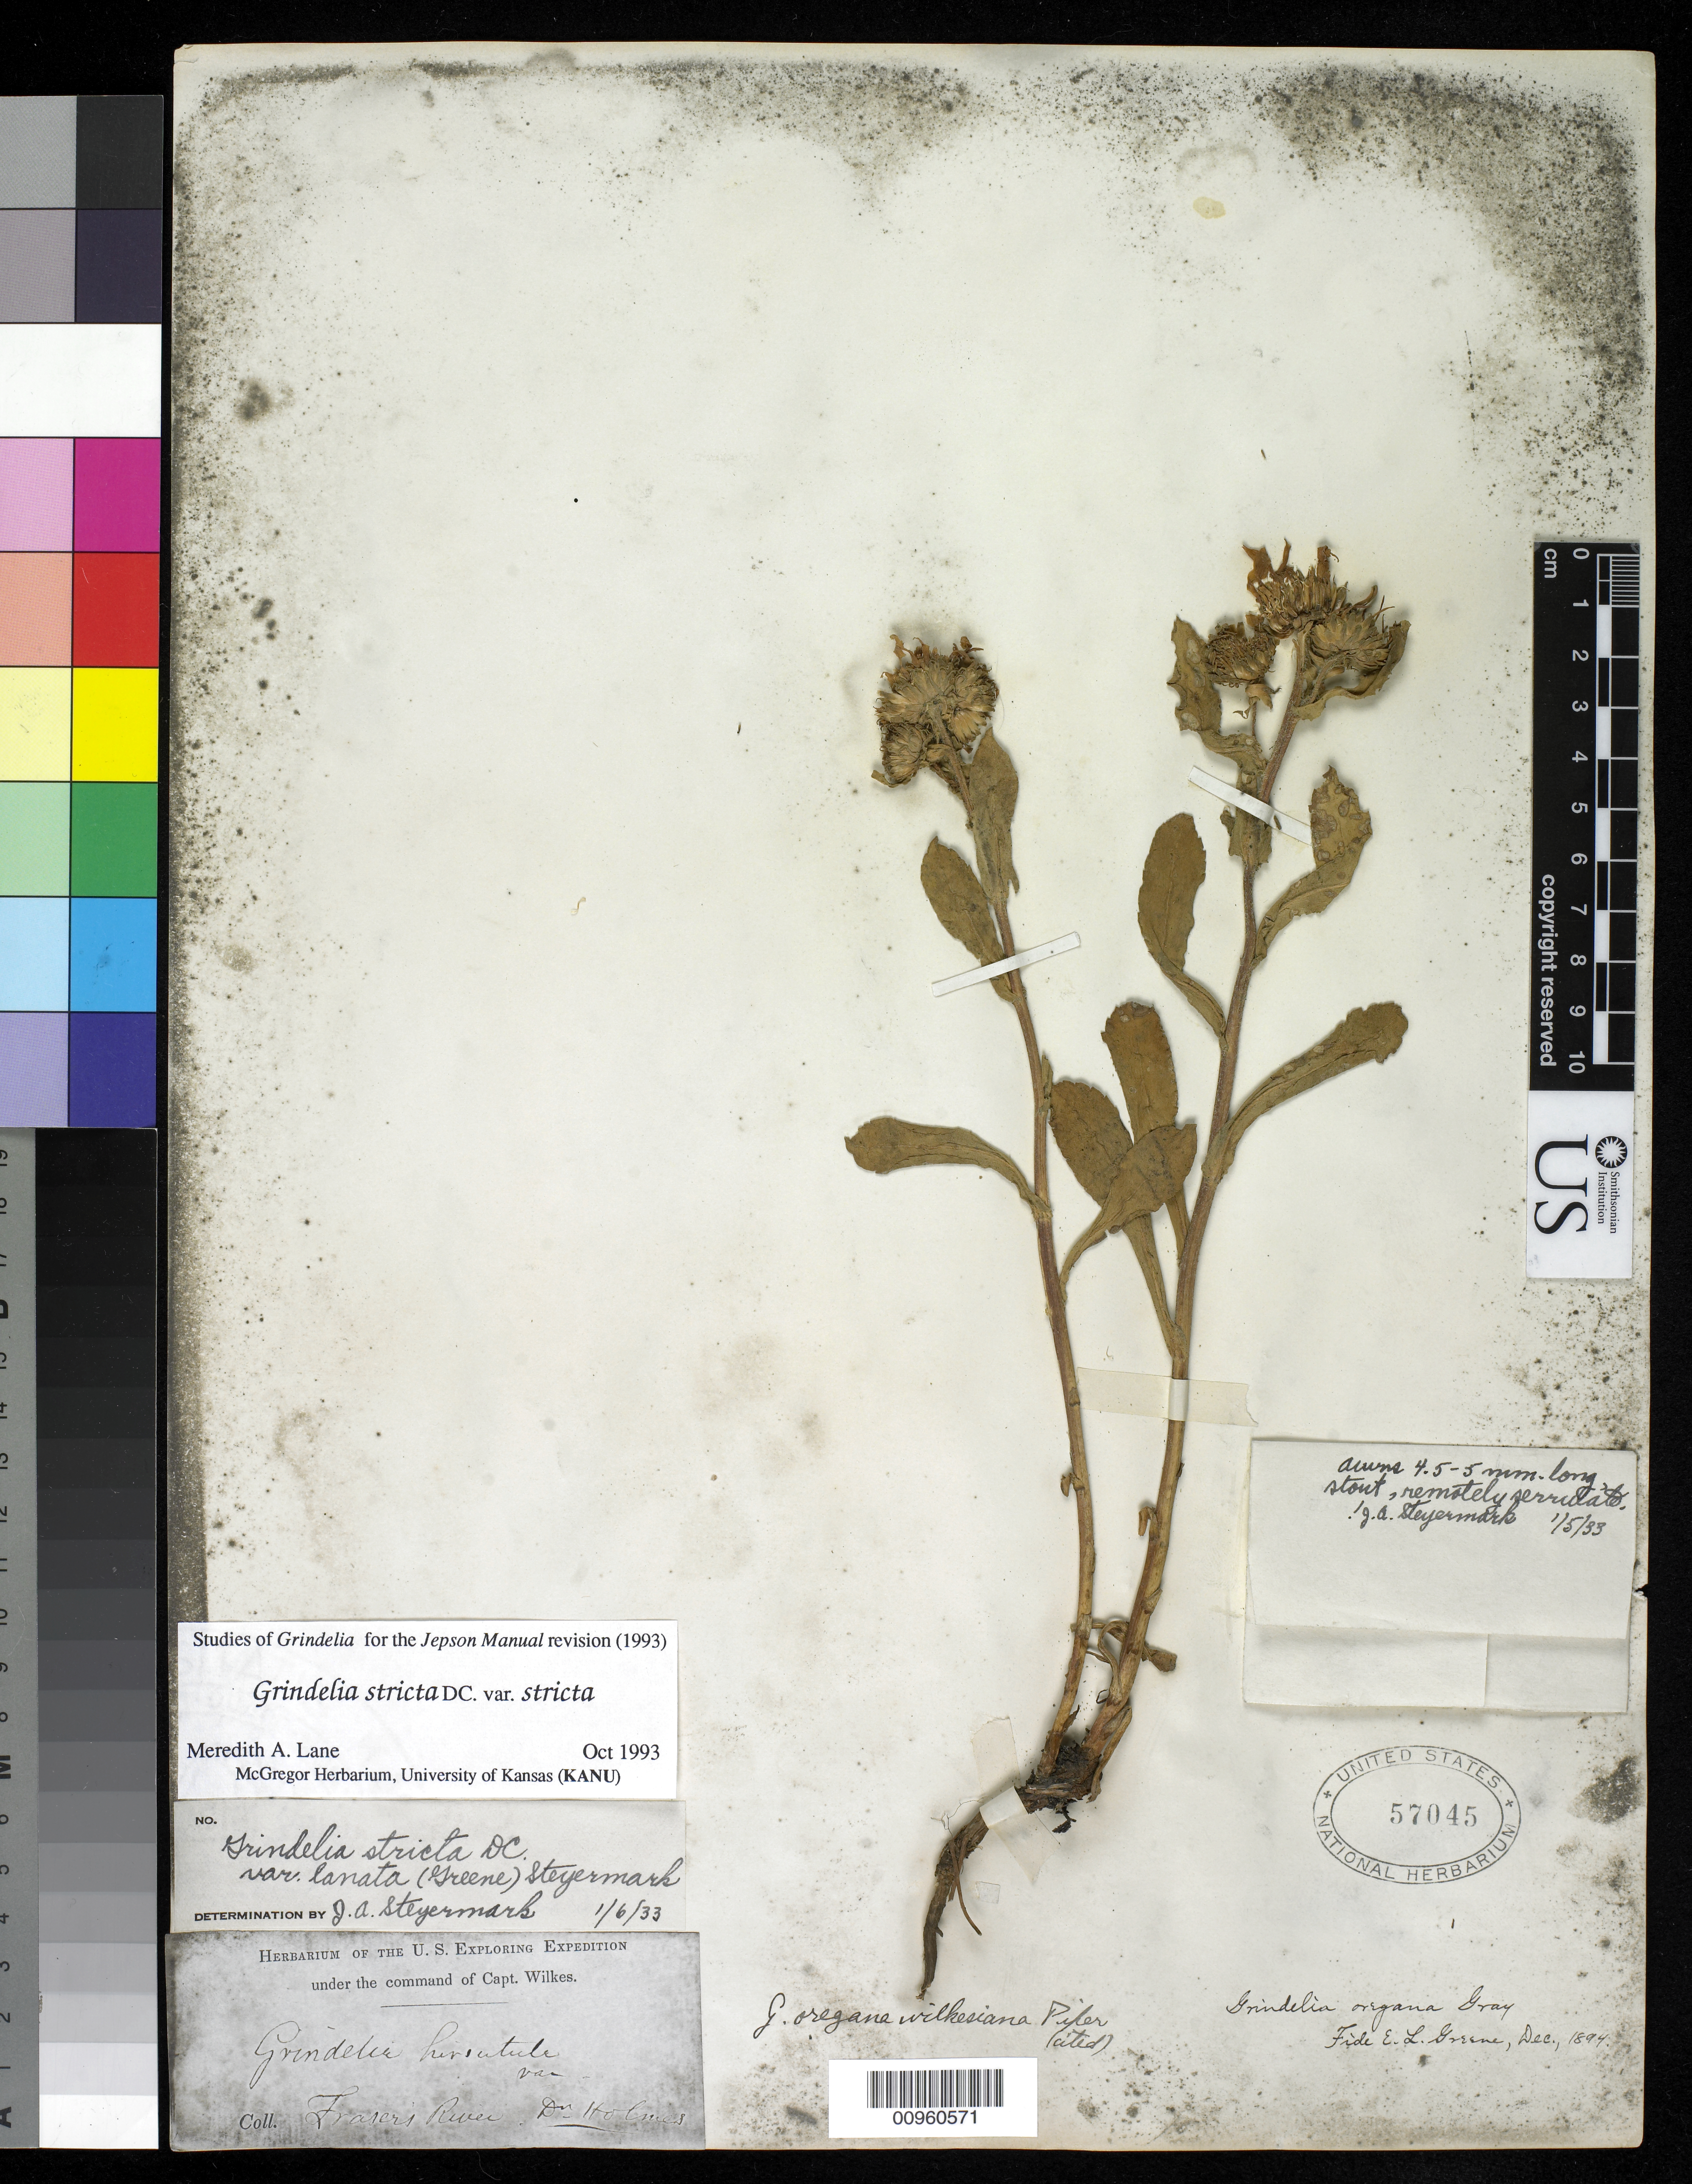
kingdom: Plantae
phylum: Tracheophyta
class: Magnoliopsida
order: Asterales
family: Asteraceae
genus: Grindelia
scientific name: Grindelia stricta var. stricta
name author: DC.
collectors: Wilkes Explor. Exped.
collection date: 1838/1842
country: United States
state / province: Washington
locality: Frasers River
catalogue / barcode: US 57045